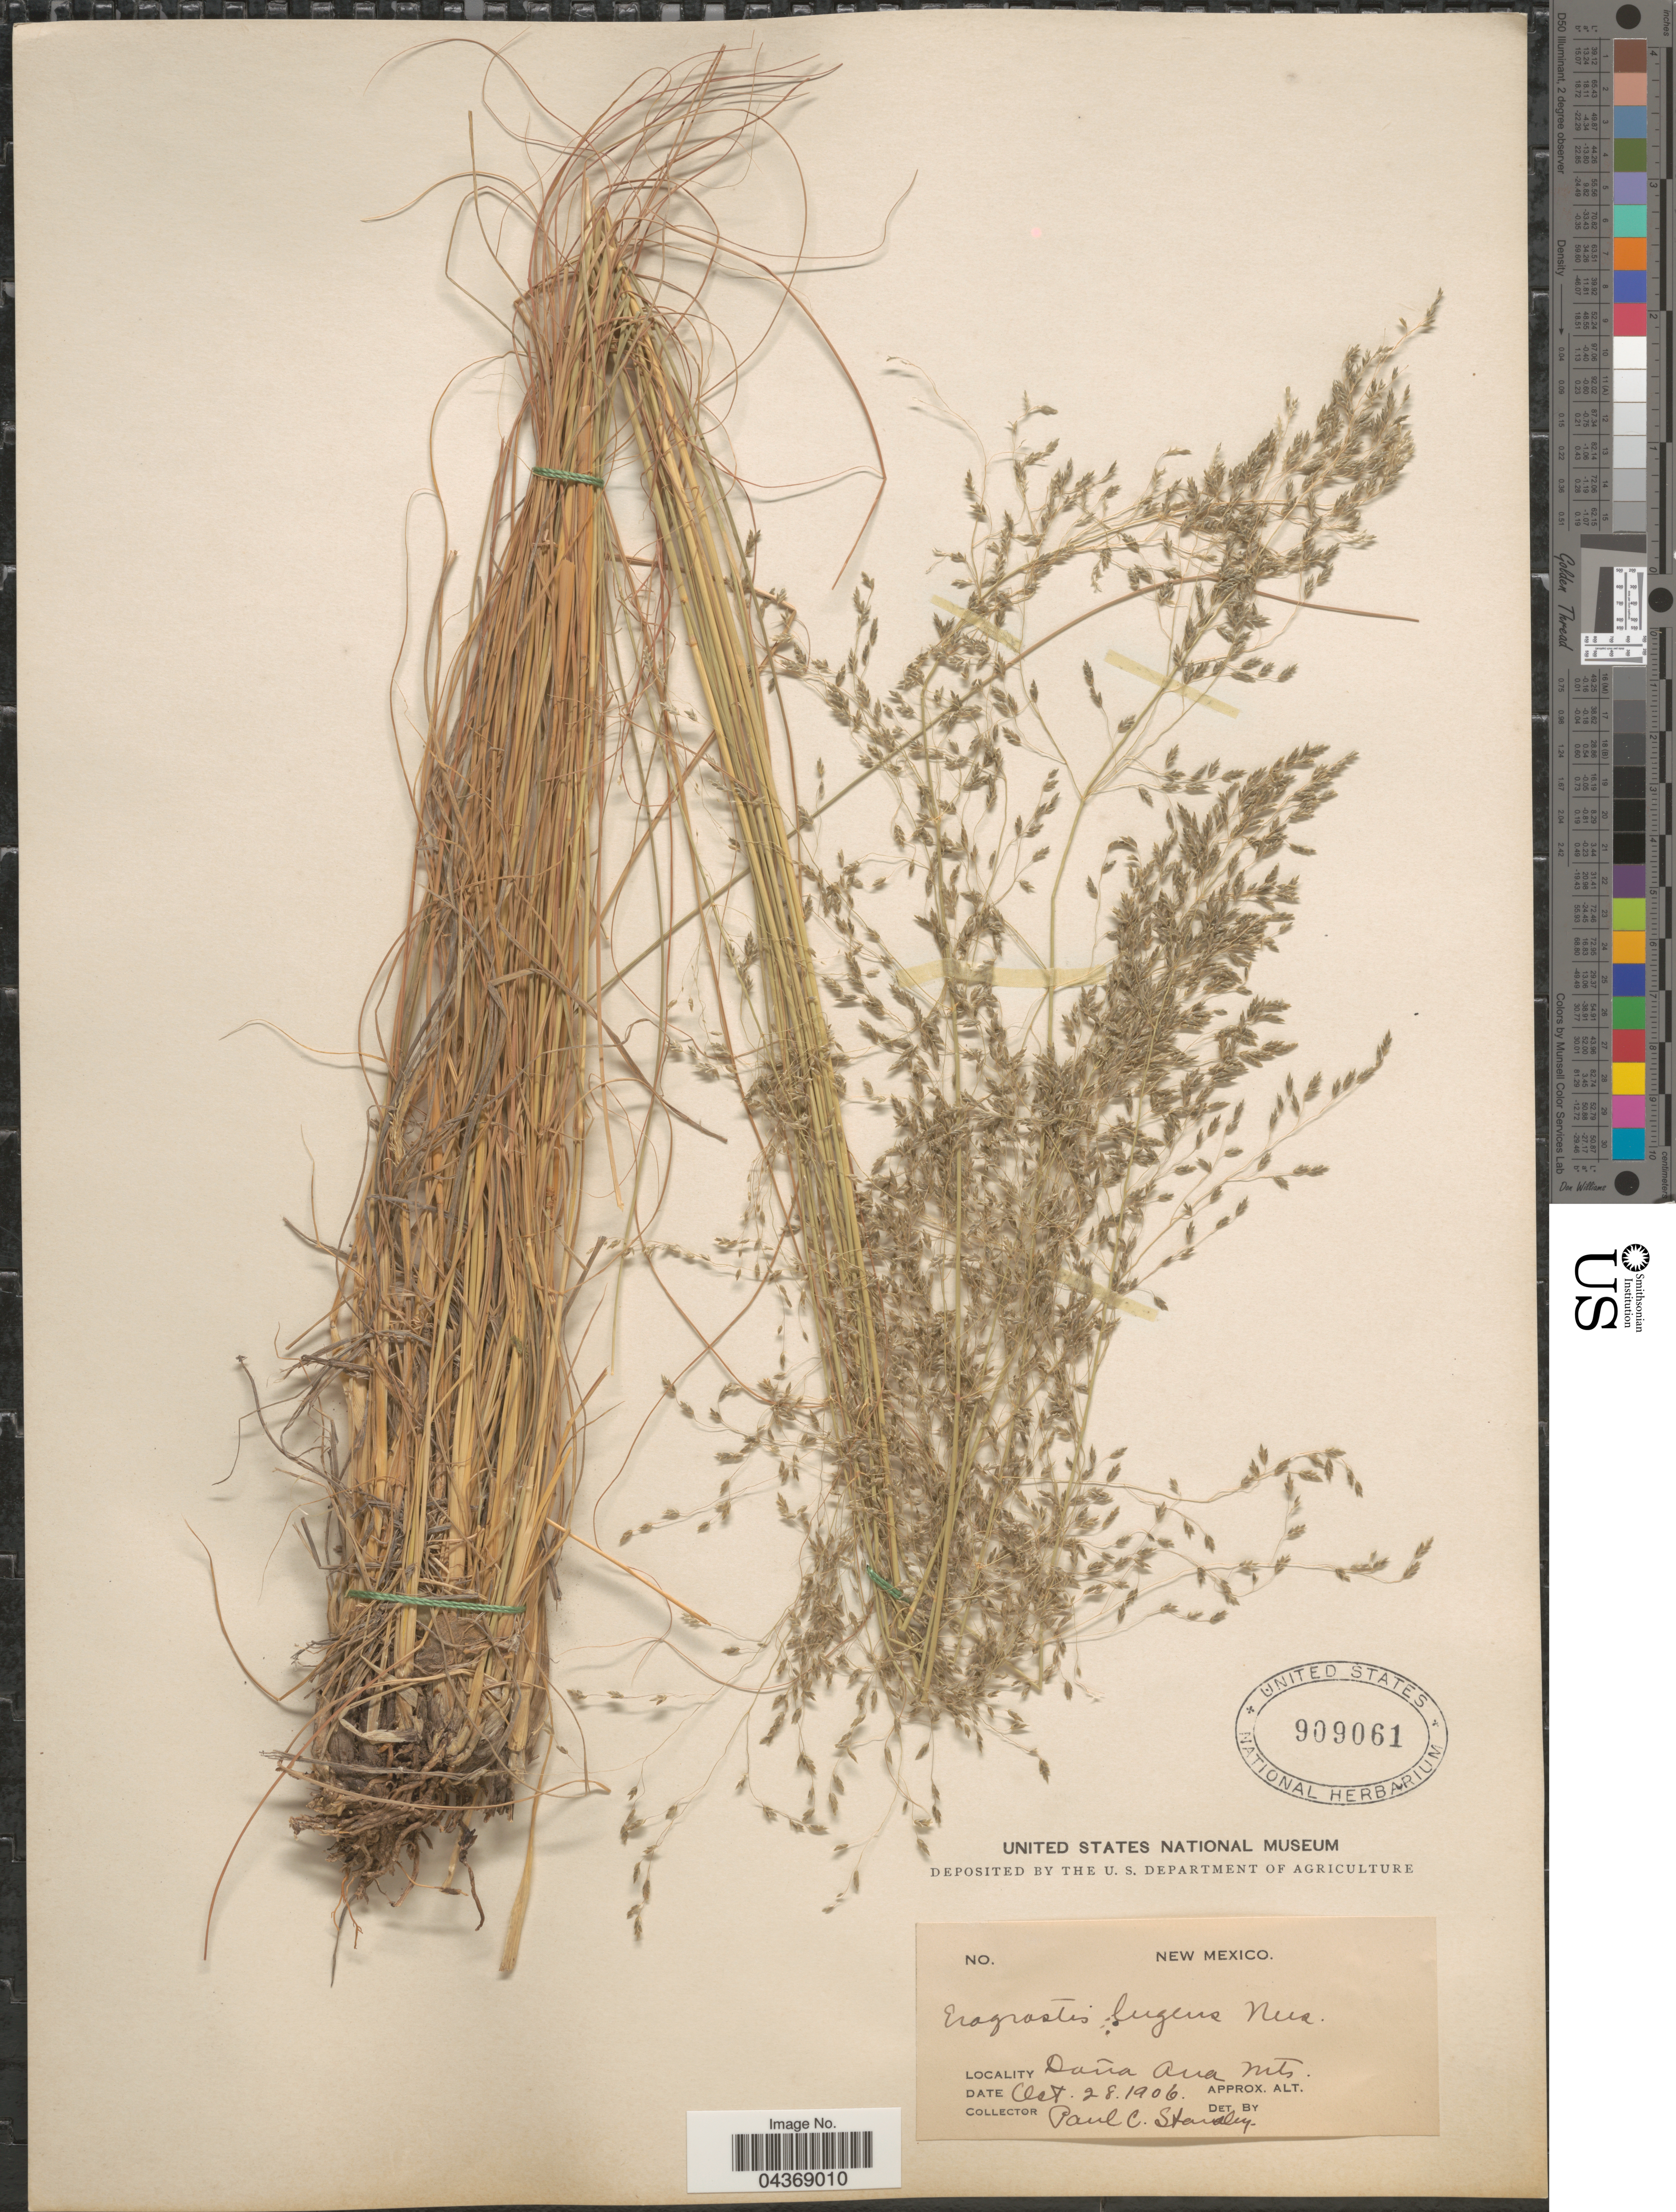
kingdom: Plantae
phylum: Tracheophyta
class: Liliopsida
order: Poales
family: Poaceae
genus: Eragrostis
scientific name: Eragrostis intermedia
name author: Hitchc.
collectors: P. C. Standley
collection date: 1906-10-28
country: United States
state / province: New Mexico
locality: Doña Ana Mts.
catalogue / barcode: US 909061